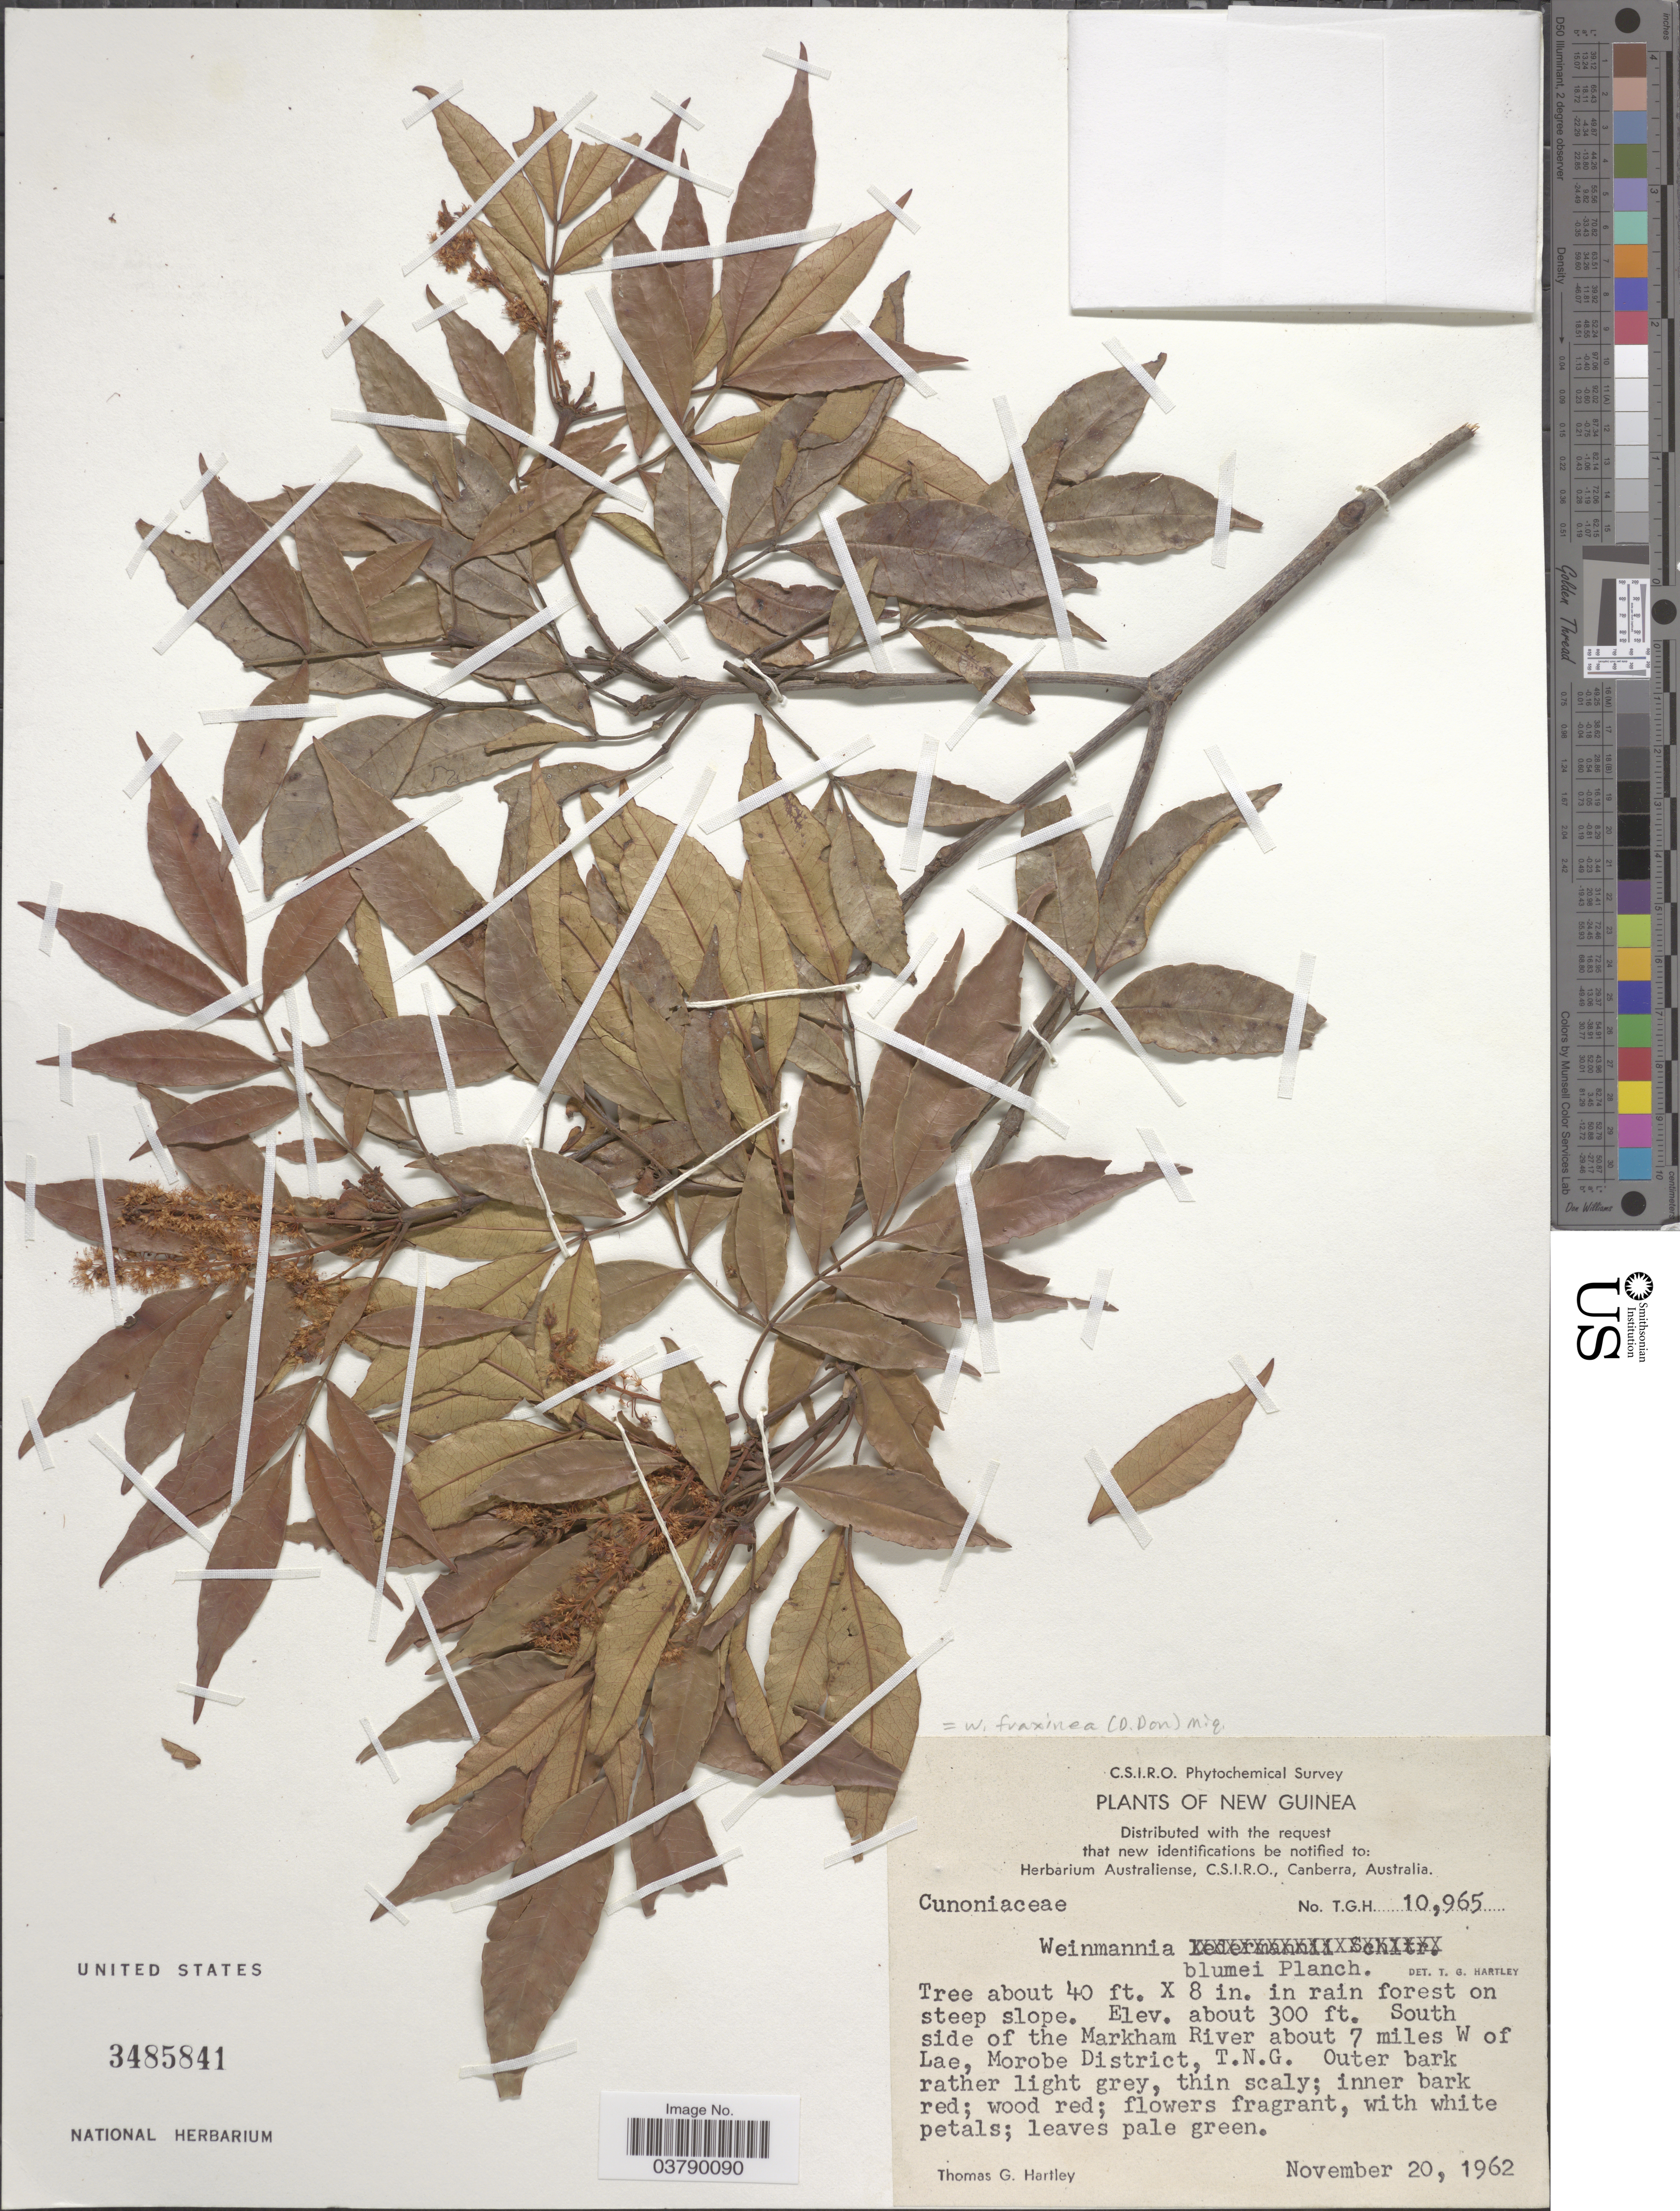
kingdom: Plantae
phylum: Tracheophyta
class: Magnoliopsida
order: Oxalidales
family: Cunoniaceae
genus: Pterophylla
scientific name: Pterophylla fraxinea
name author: D. Don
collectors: T. G. Hartley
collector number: TGH 10965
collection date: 1962-11-20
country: Papua New Guinea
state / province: Morobe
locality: New Guinea. South side of the Markham River about 7 miles W of Lae, Morobe District, T.N.G.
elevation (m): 91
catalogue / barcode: US 3485841